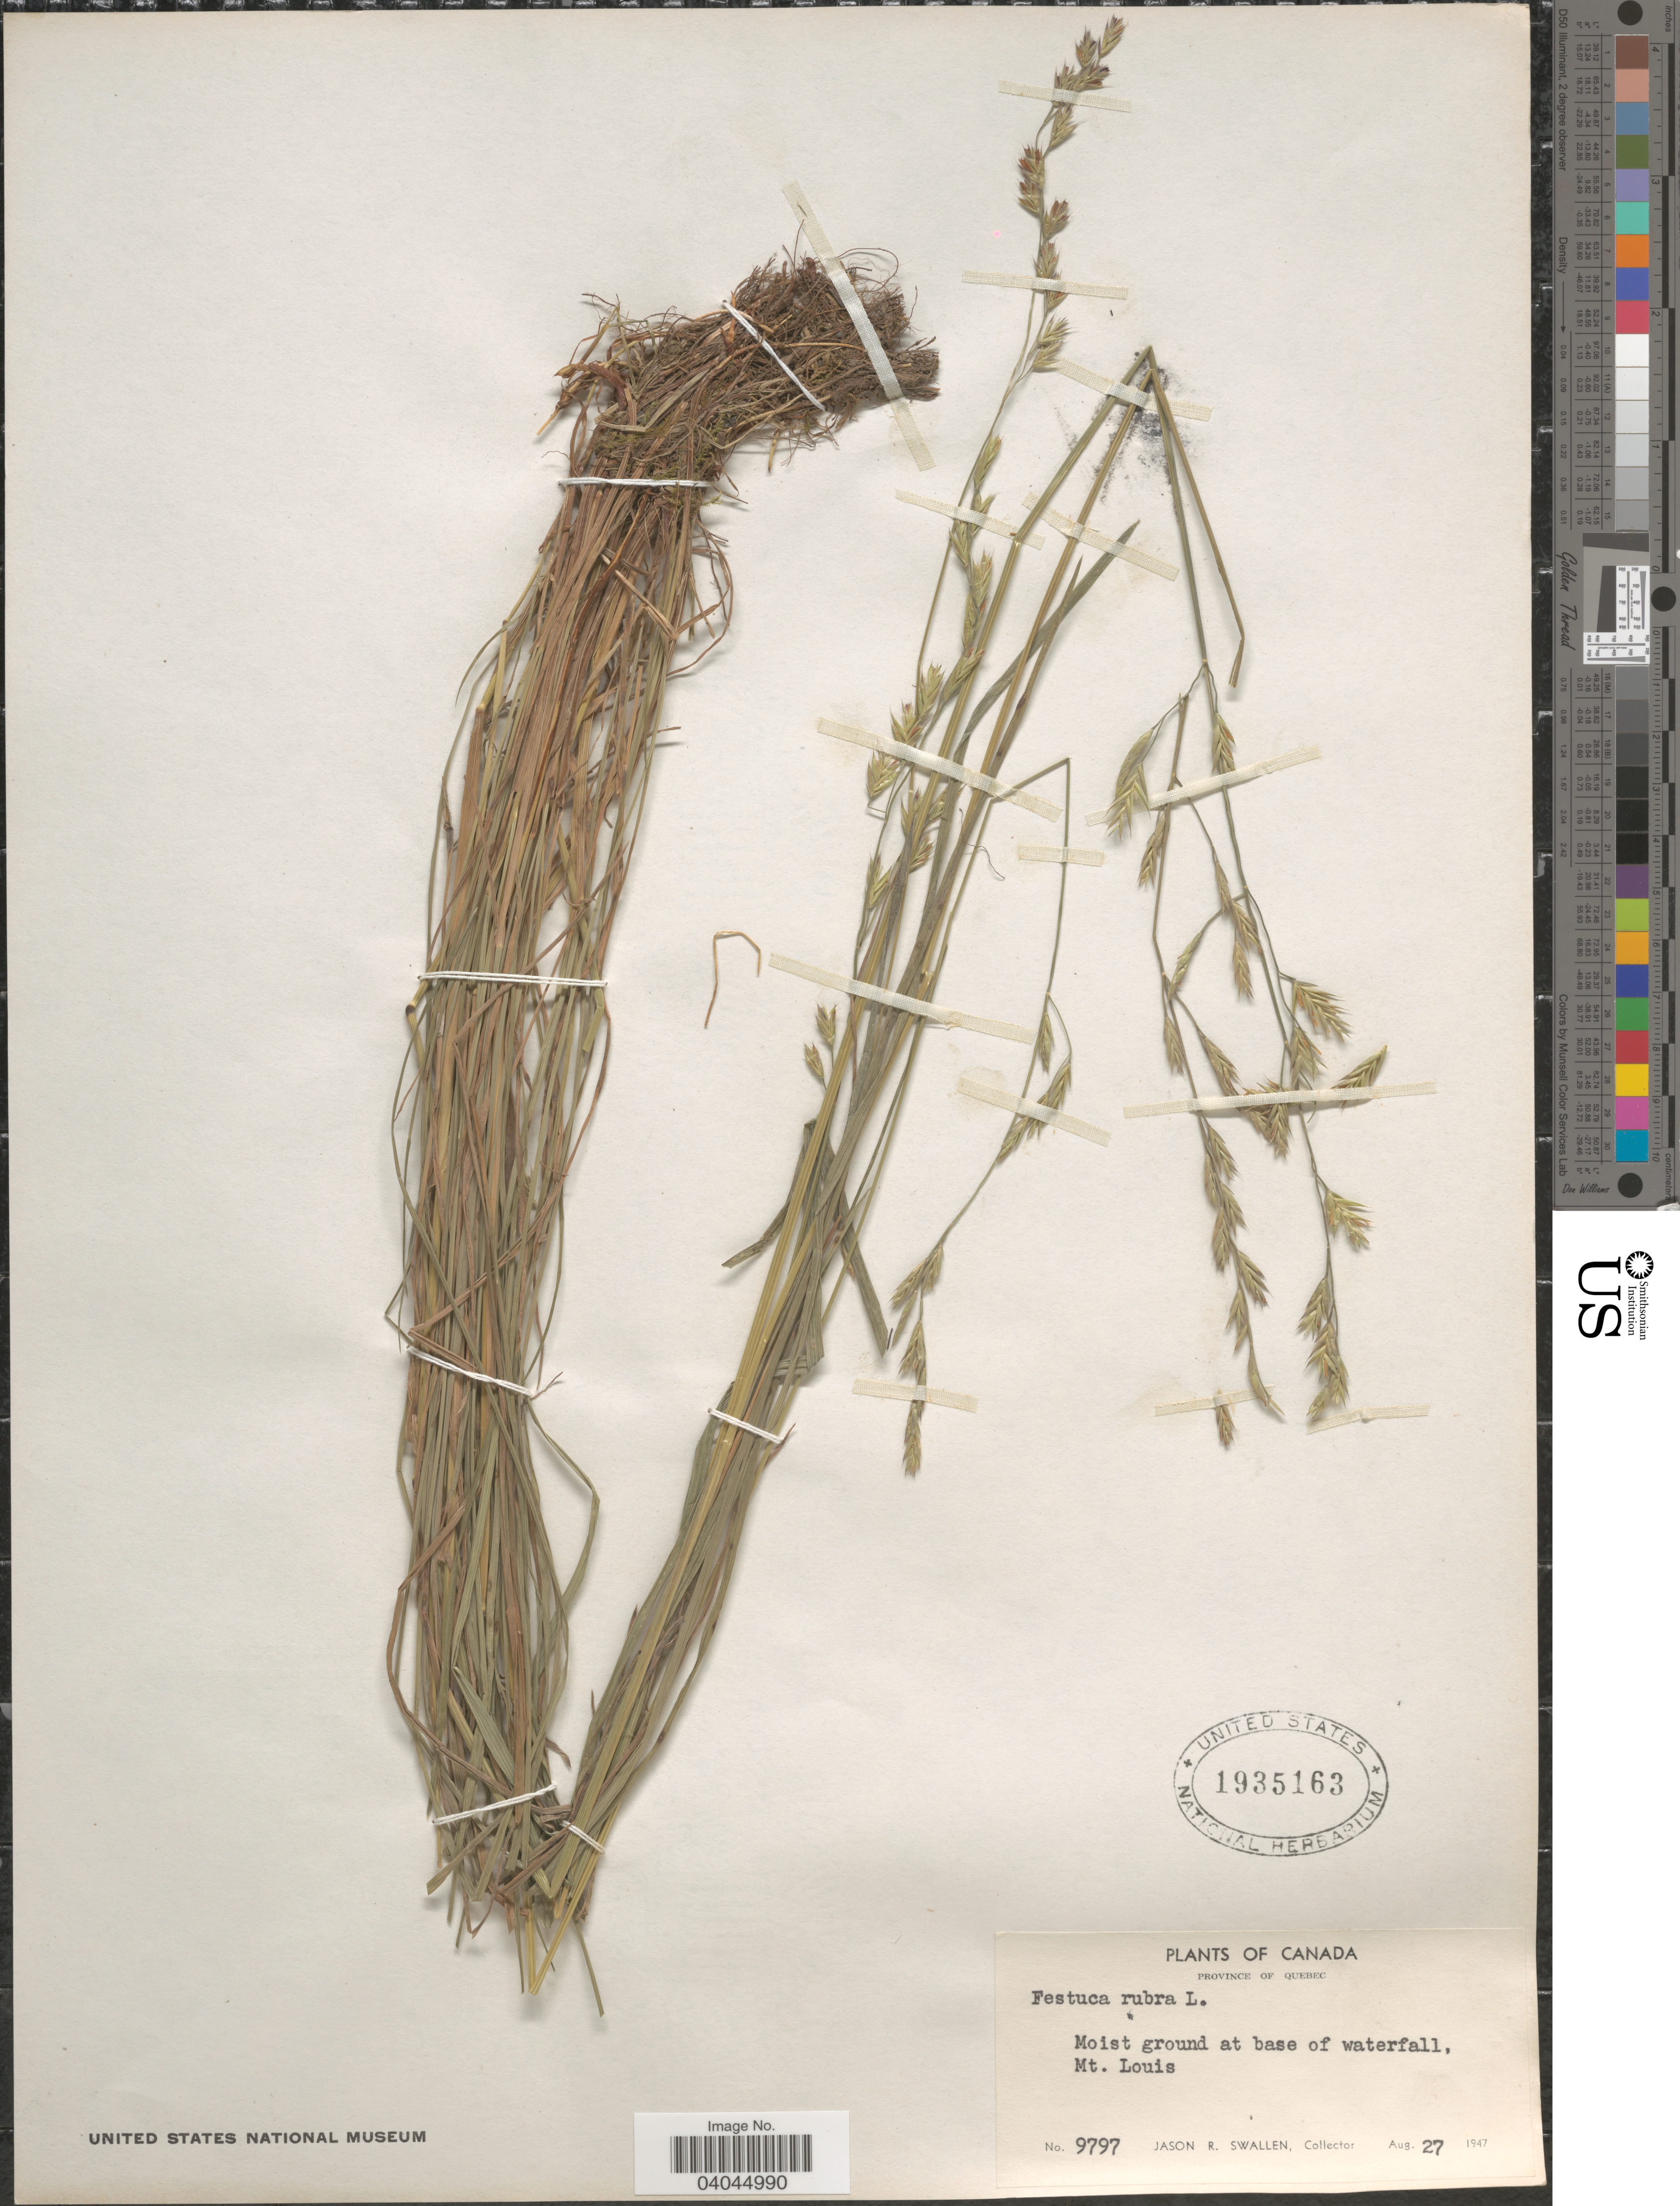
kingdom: Plantae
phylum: Tracheophyta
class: Liliopsida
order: Poales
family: Poaceae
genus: Festuca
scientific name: Festuca rubra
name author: L.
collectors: J. R. Swallen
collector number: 9797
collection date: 1947-08-27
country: Canada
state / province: Quebec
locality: Moist ground at base of waterfall, Mt. Louis.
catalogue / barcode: US 1935163